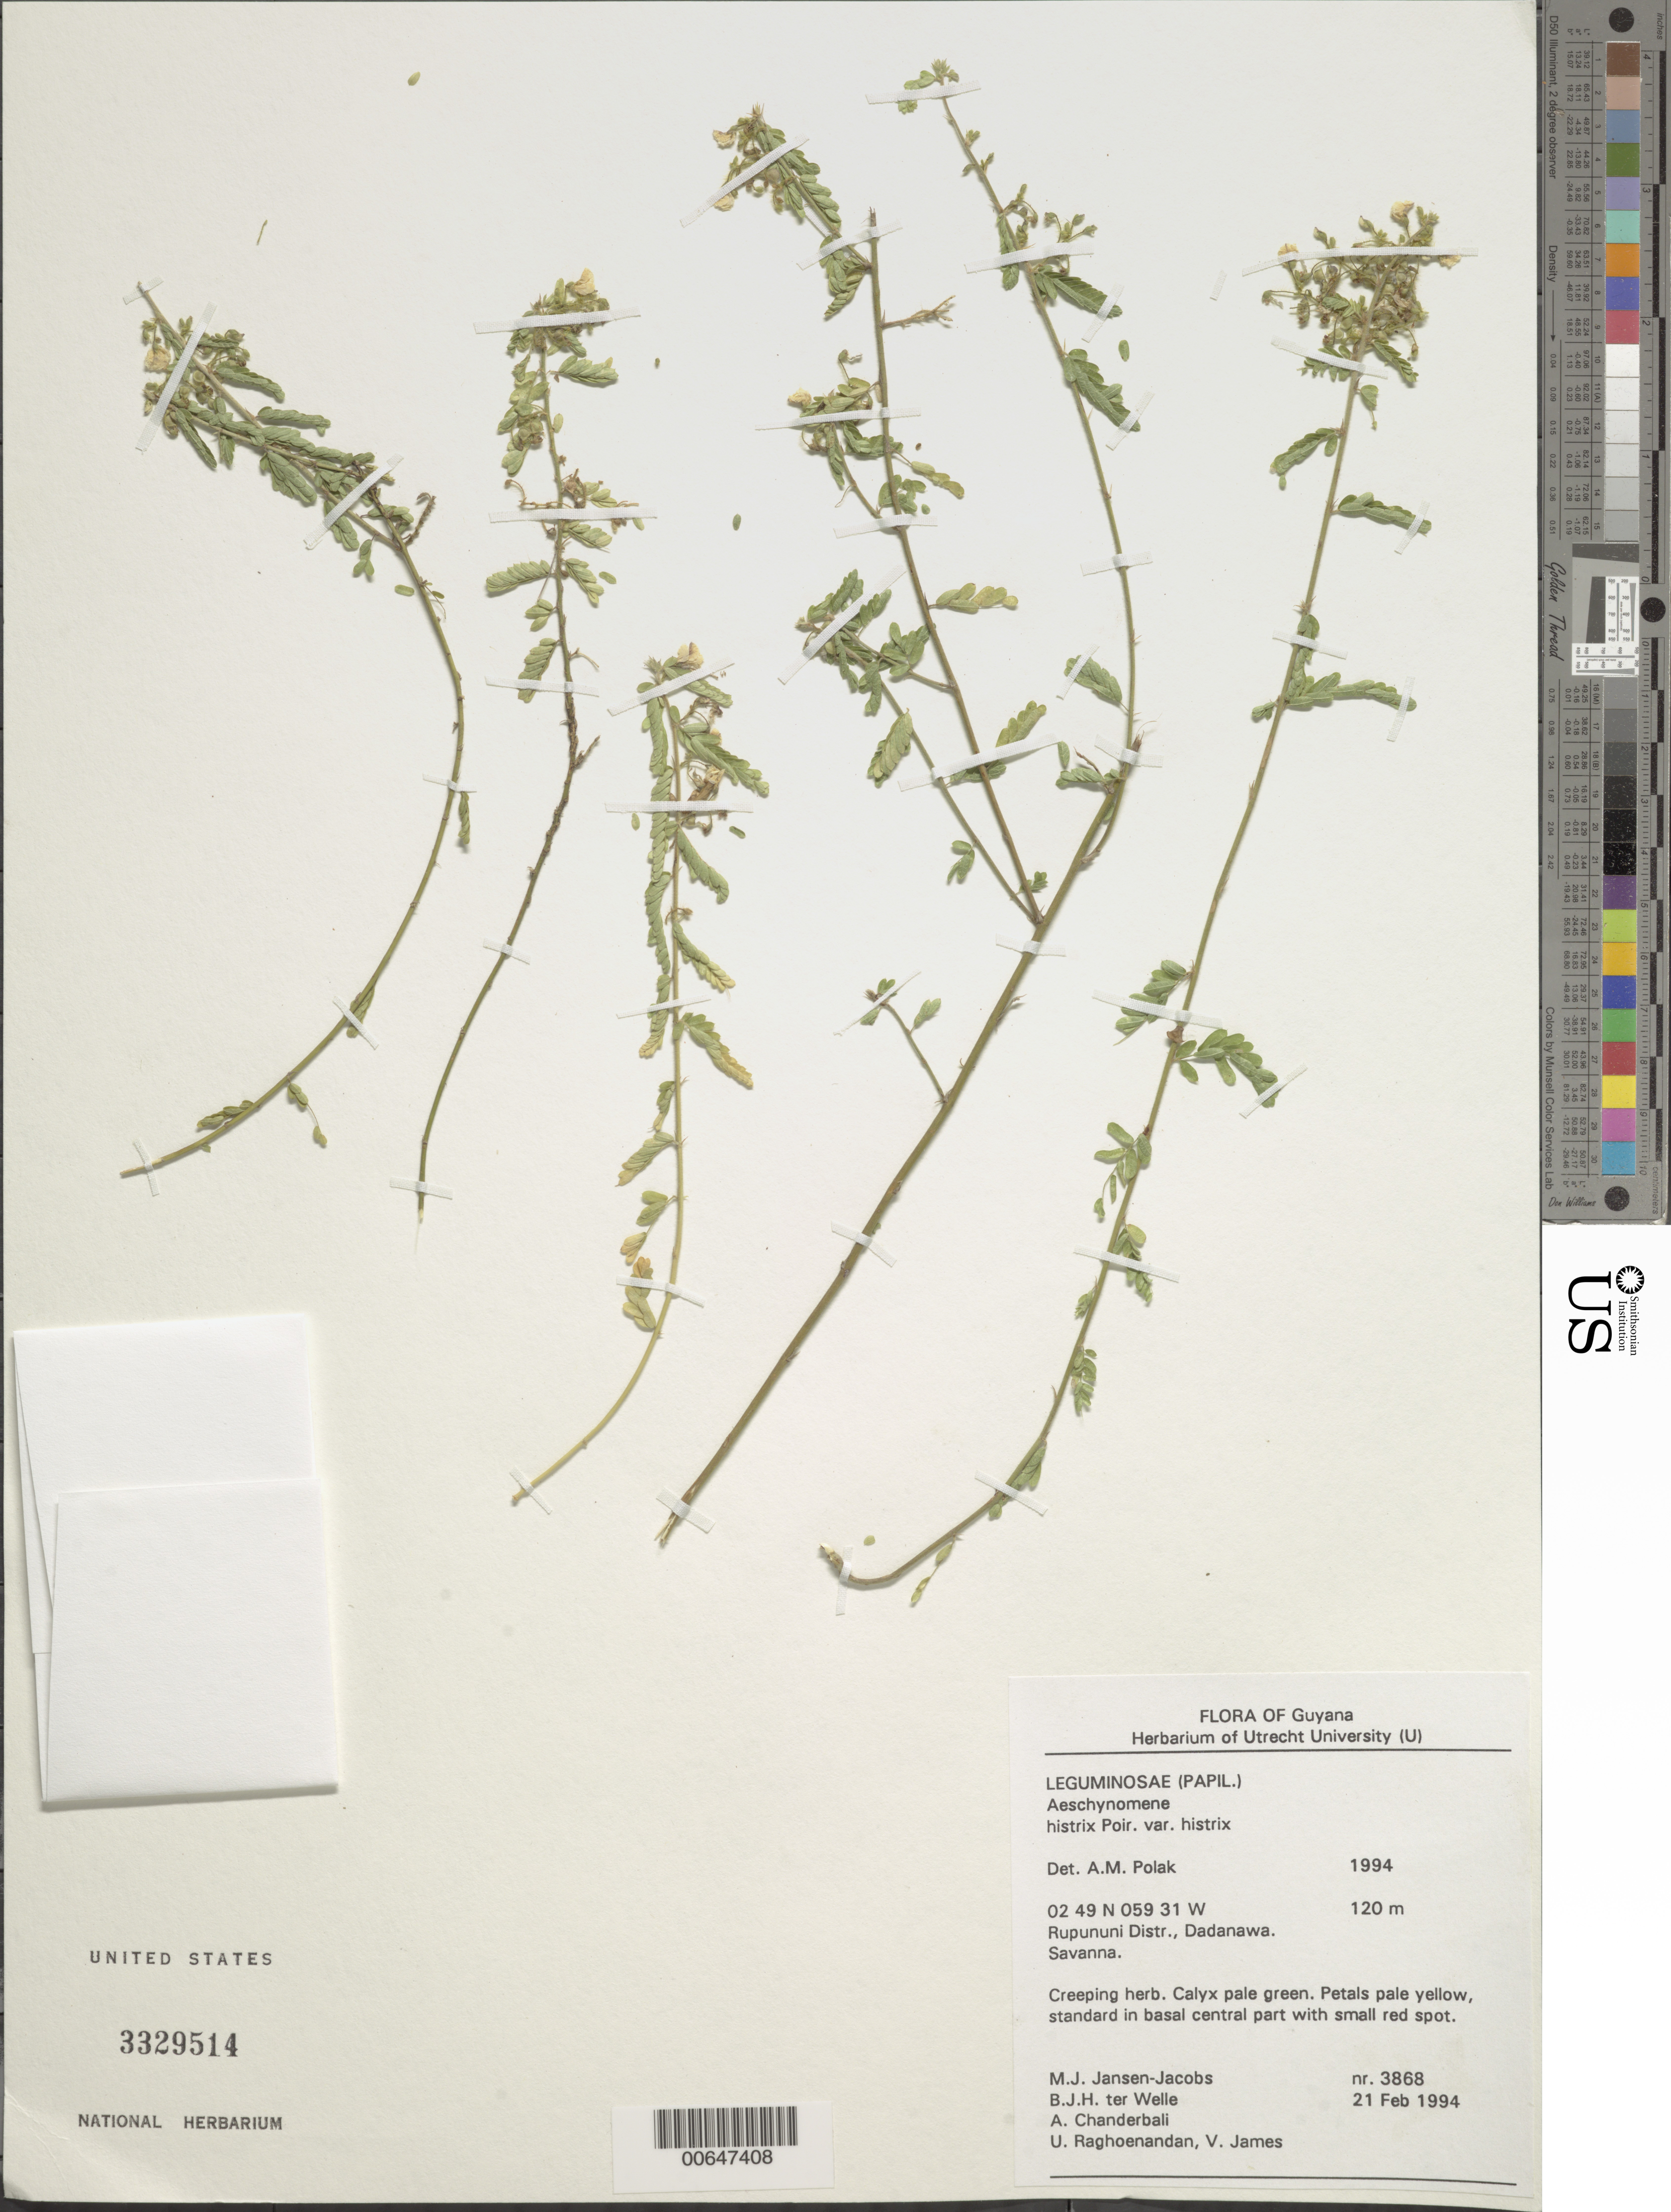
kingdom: Plantae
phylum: Tracheophyta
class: Magnoliopsida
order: Fabales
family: Fabaceae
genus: Aeschynomene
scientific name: Aeschynomene histrix var. histrix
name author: Poir.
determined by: Polak, A. M.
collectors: M. J. Jansen-Jacobs, B. Welle, A. S. Chanderbali, U. Raghoenandan & V. James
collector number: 3868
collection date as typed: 21-Feb-94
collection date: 1994-02-21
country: Guyana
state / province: U. Takutu-U. Essequibo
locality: Dadanawa, Rupununi River, Rupununi District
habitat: Savanna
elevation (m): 120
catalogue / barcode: US 3329514